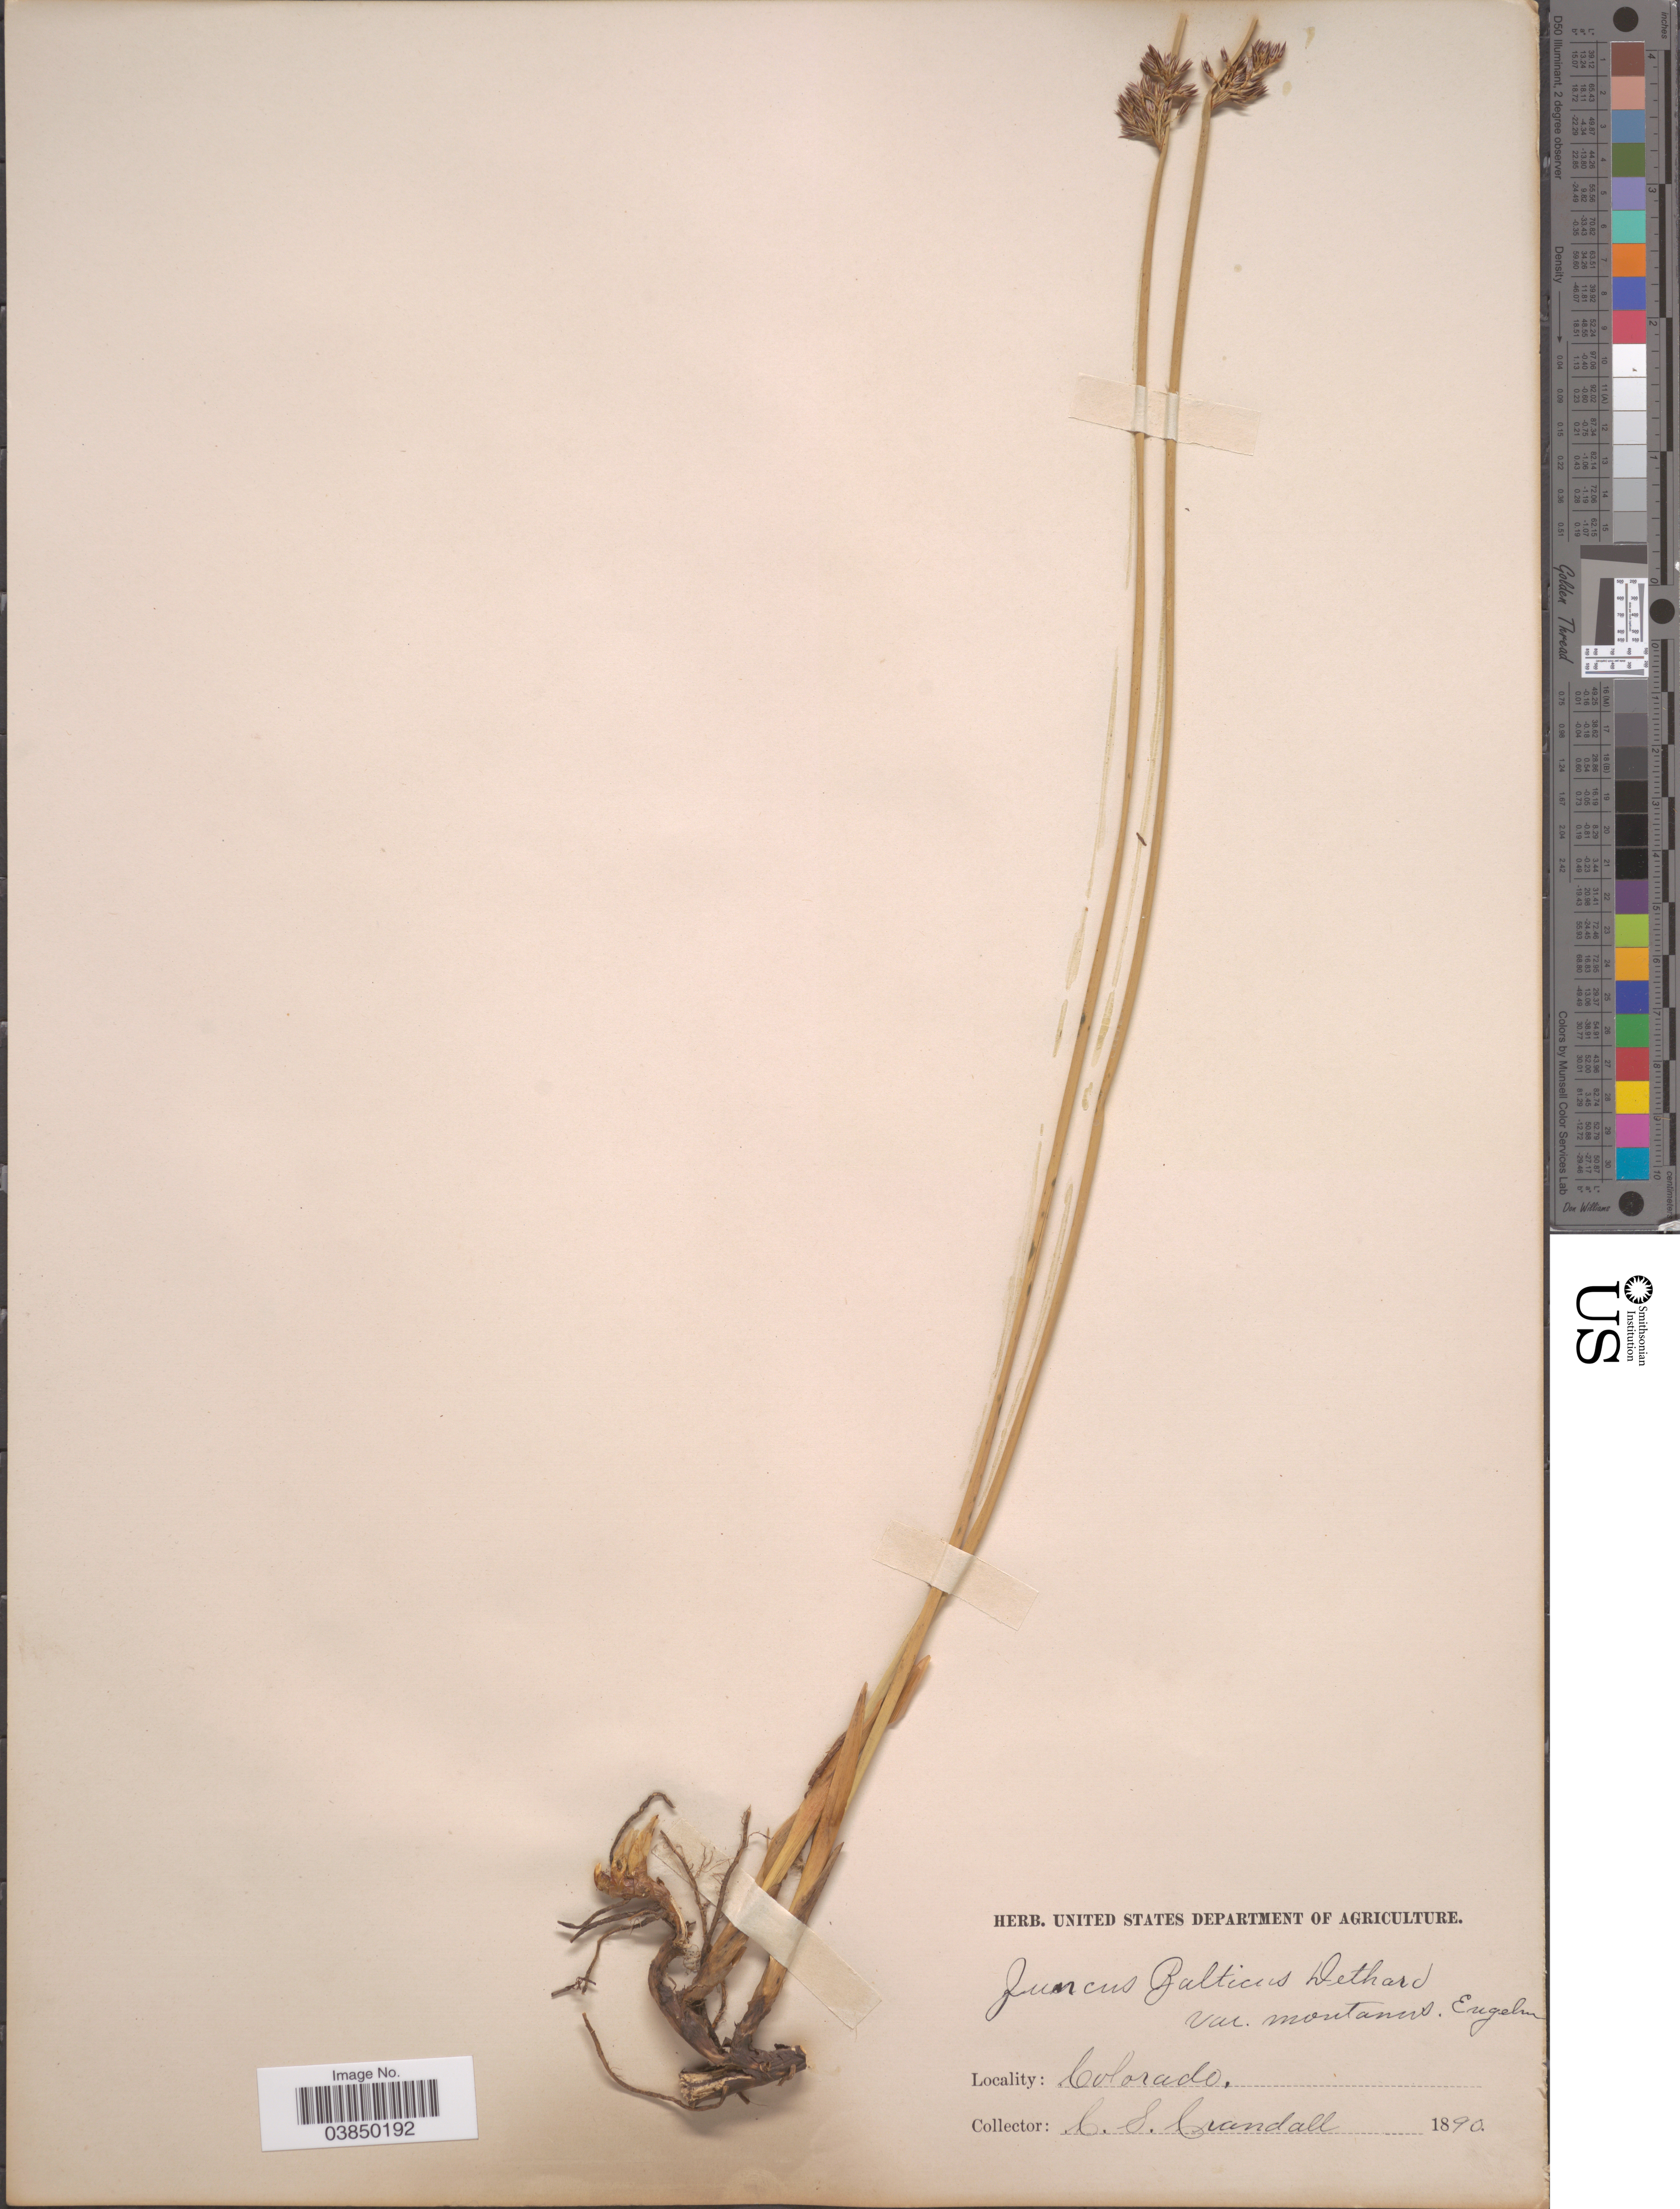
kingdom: Plantae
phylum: Tracheophyta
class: Liliopsida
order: Poales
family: Juncaceae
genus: Juncus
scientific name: Juncus balticus var. montanus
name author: Engelm.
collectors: C. Crandall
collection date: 1890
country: United States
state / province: Colorado